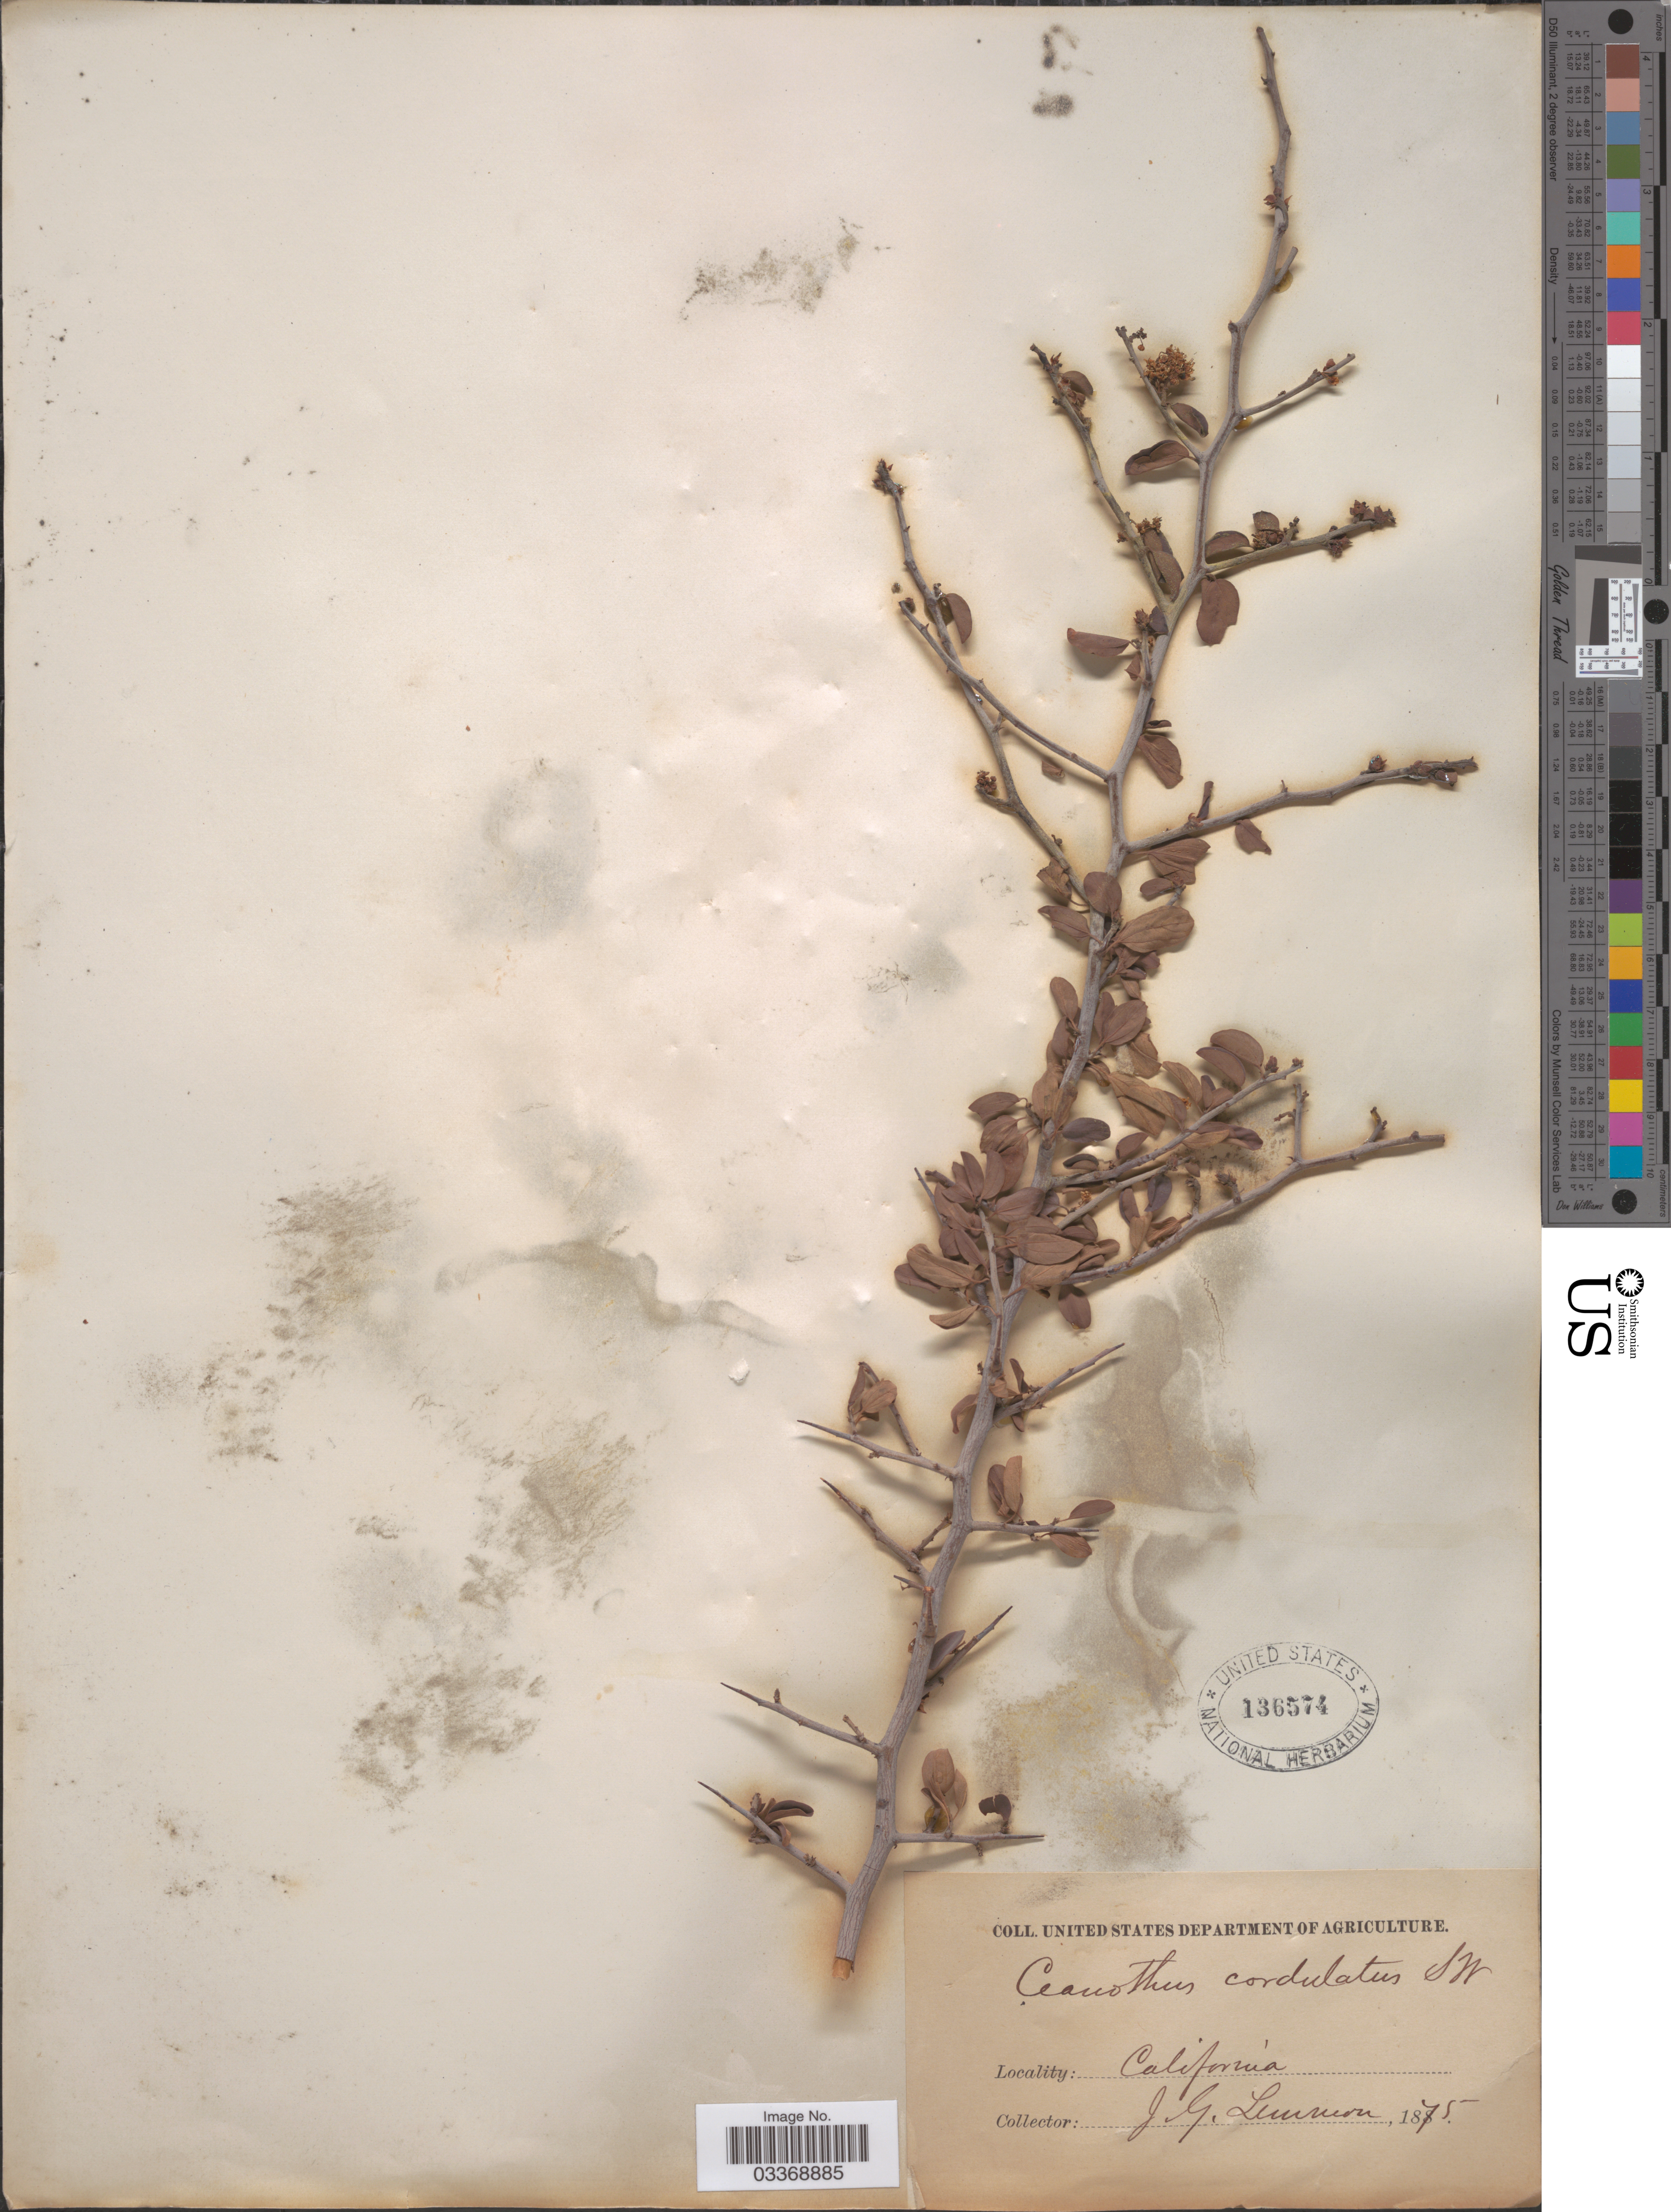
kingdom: Plantae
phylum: Tracheophyta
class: Magnoliopsida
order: Rosales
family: Rhamnaceae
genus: Ceanothus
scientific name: Ceanothus cordulatus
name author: Kellogg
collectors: J. Lemmon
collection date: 1875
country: United States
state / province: California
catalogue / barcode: US 136574